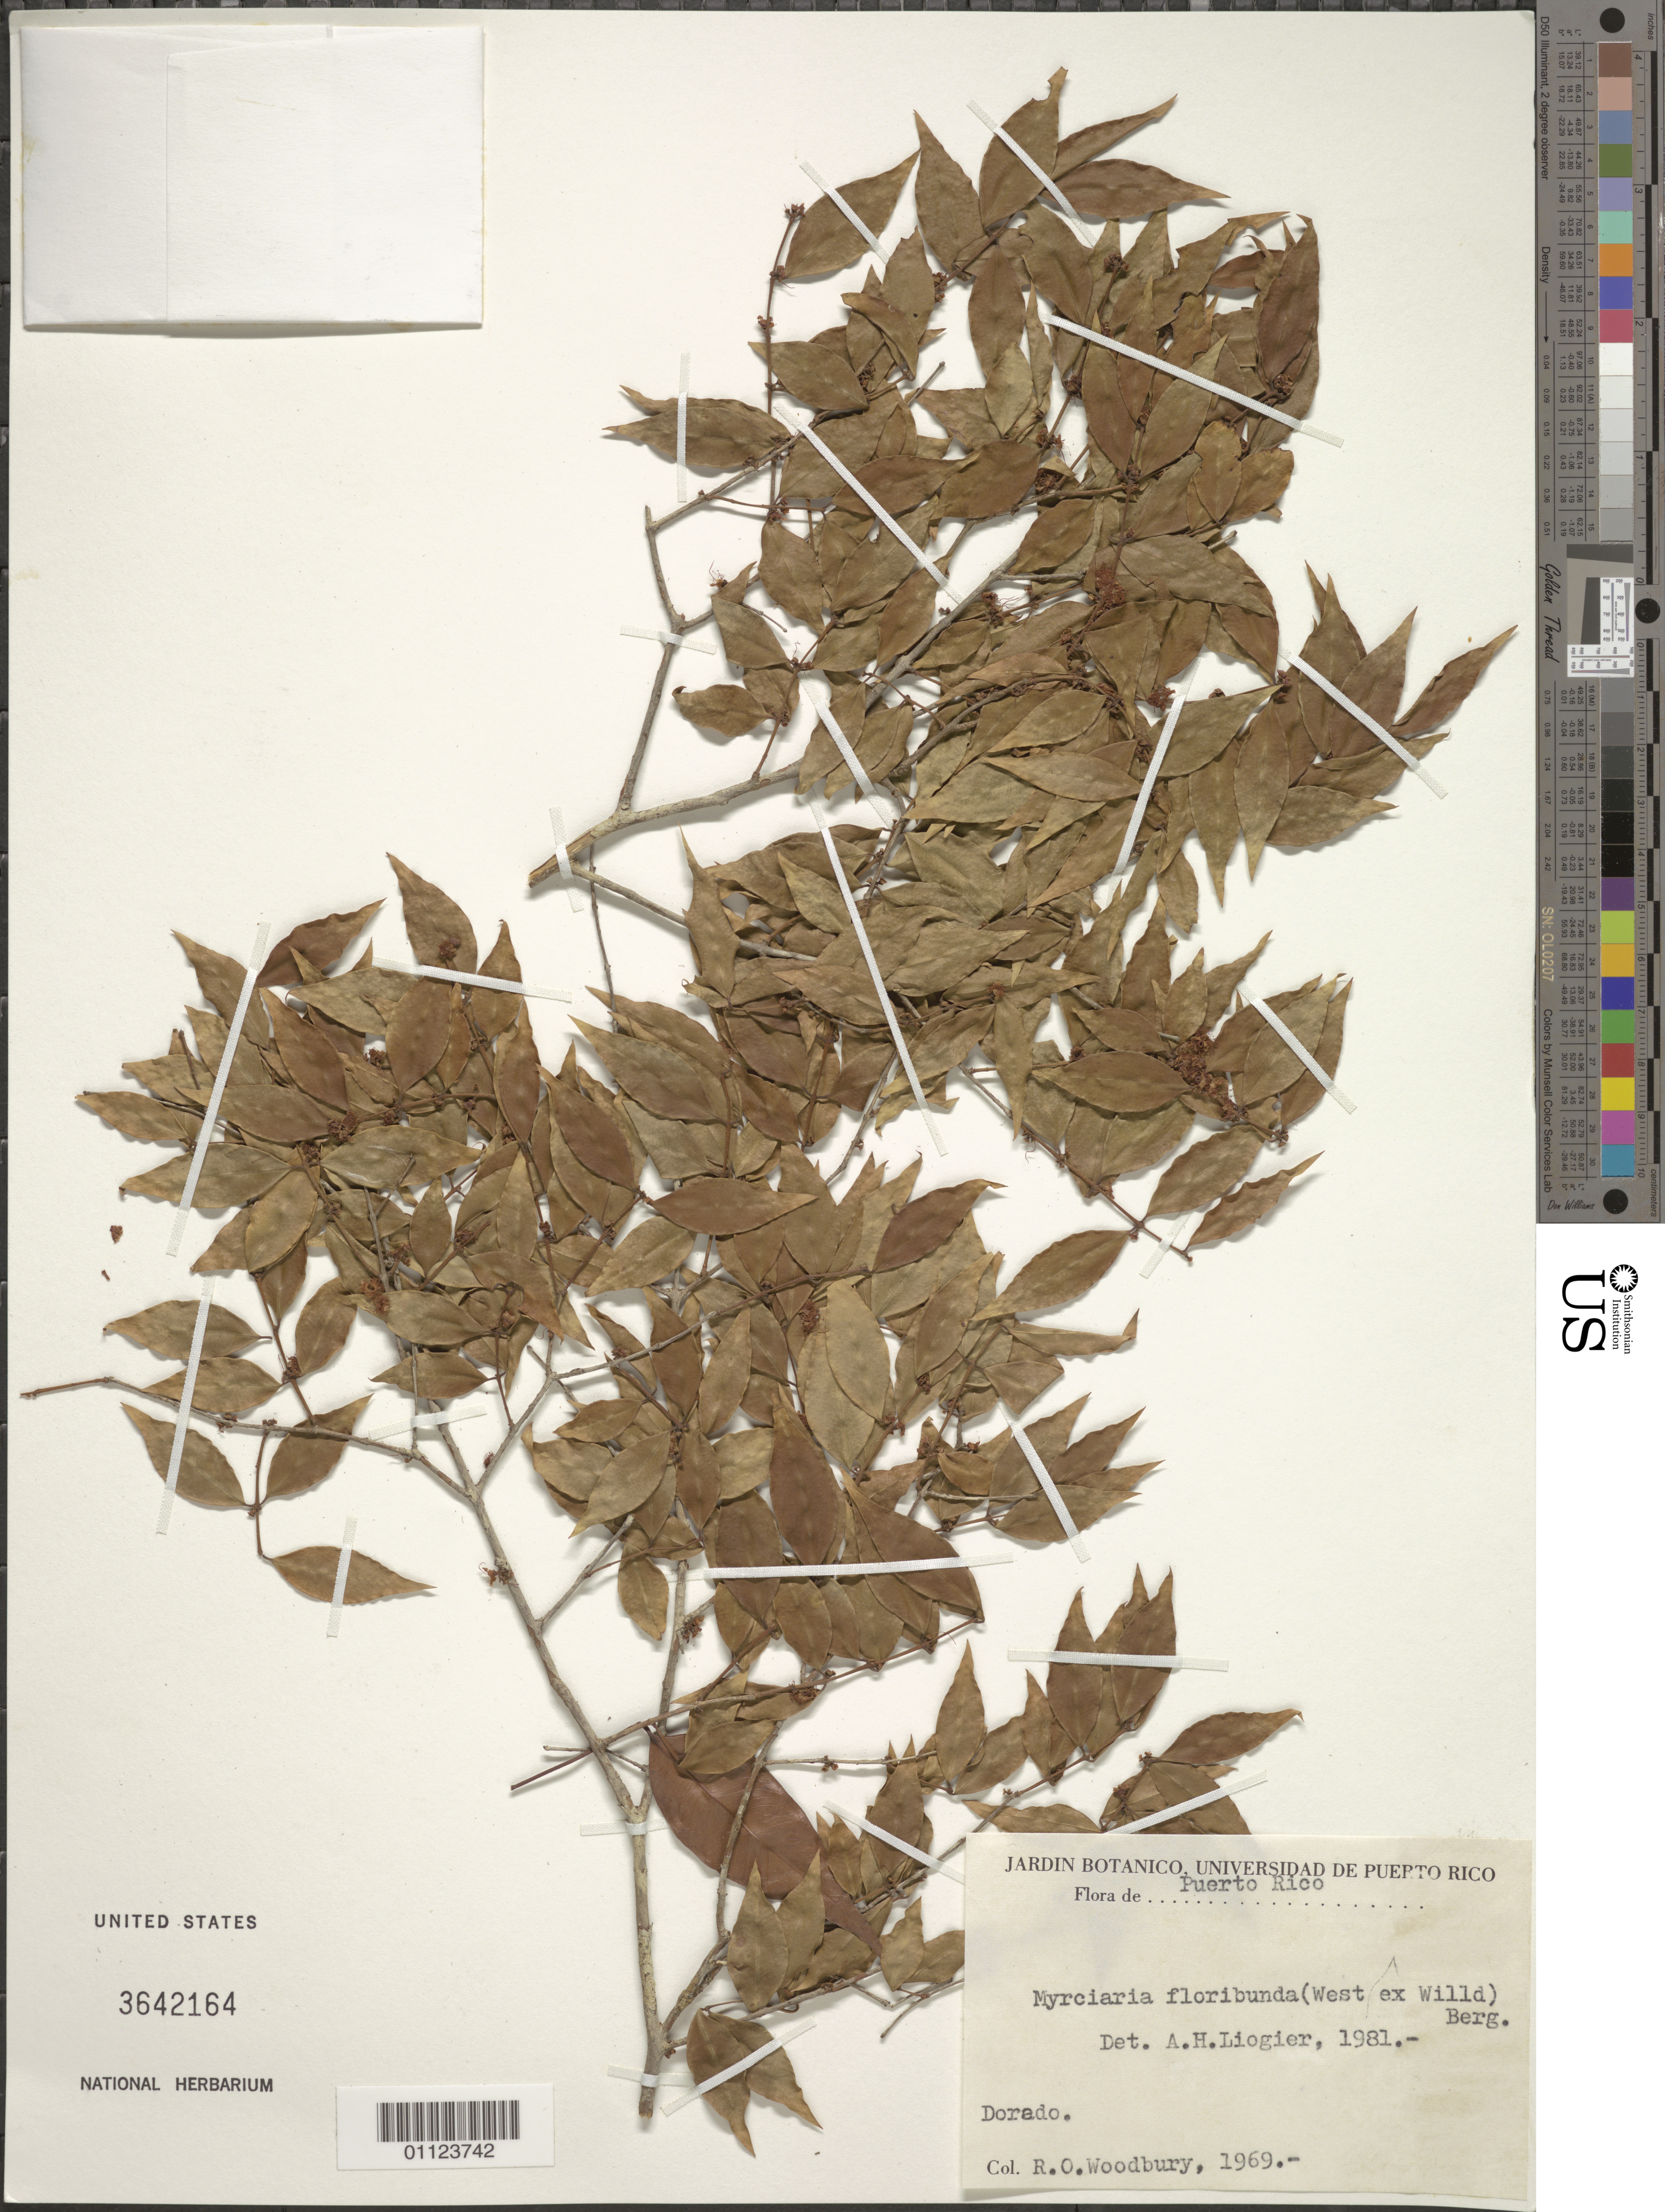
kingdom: Plantae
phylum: Tracheophyta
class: Magnoliopsida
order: Myrtales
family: Myrtaceae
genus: Myrciaria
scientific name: Myrciaria floribunda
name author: (H. West ex Willd.) O. Berg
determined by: Liogier, Alain H.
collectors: R. O. Woodbury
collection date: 1969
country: Puerto Rico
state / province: Dorado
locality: Dorado.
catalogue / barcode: US 3642164